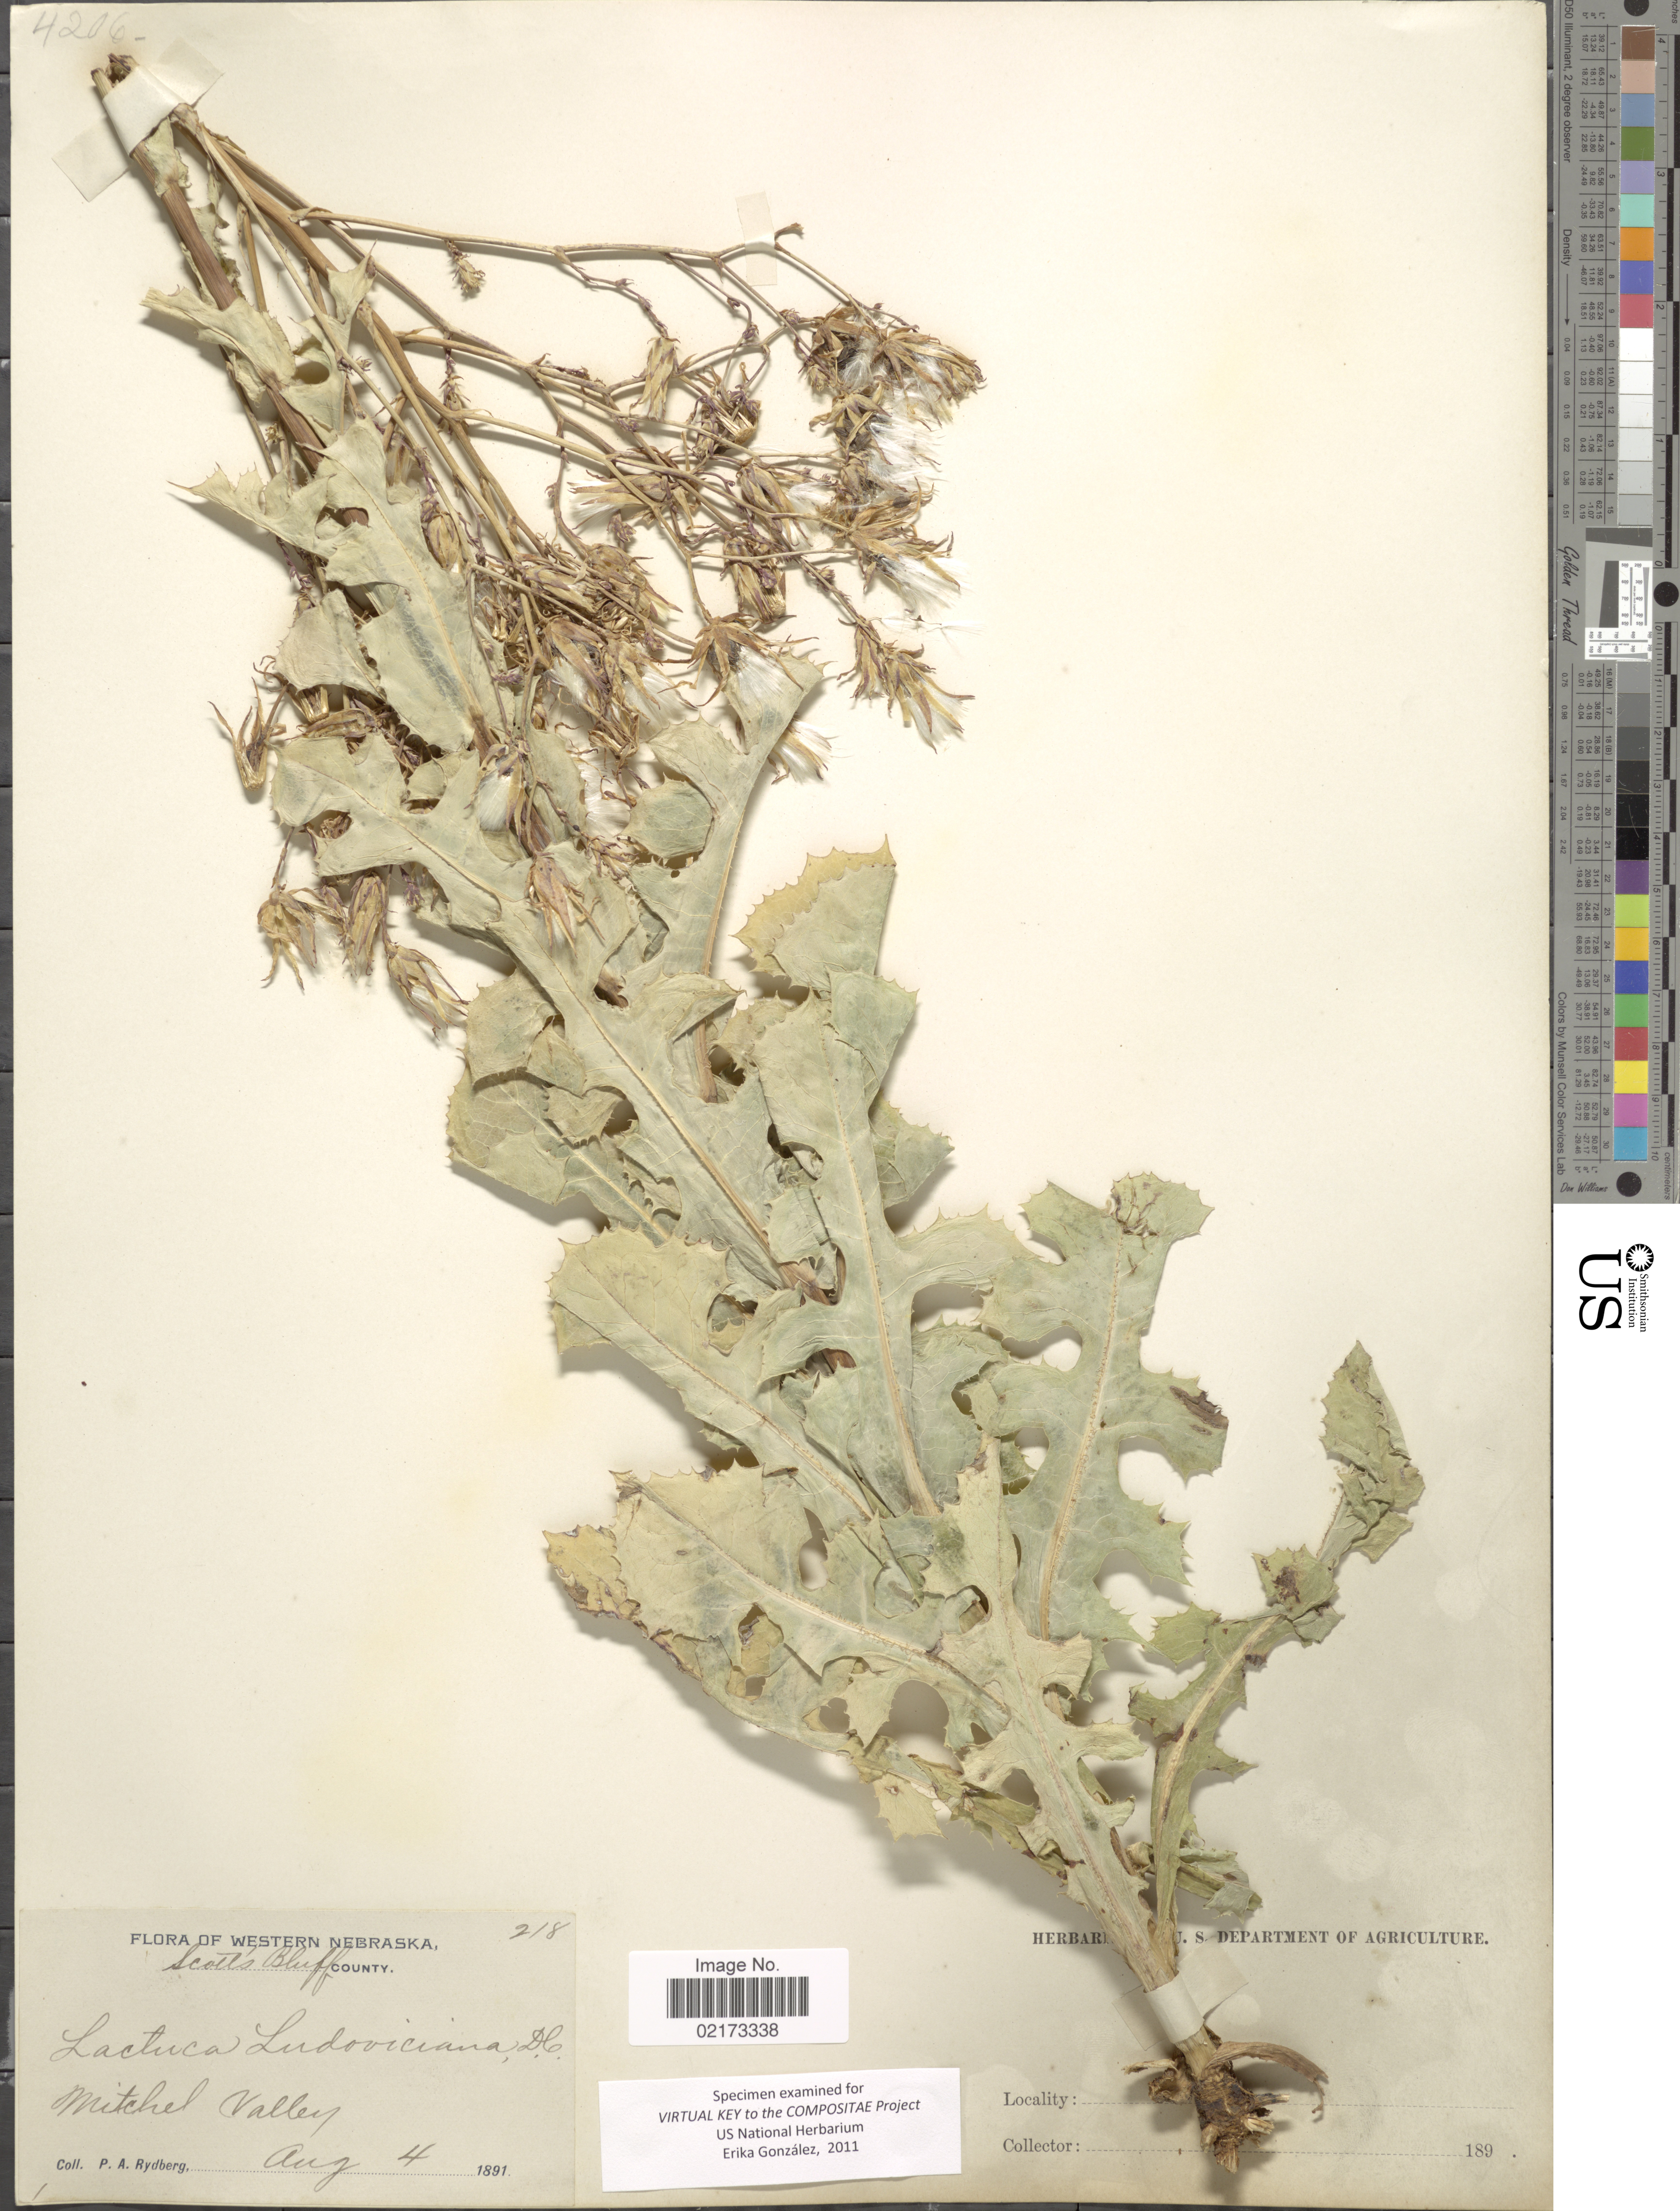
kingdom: Plantae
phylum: Tracheophyta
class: Magnoliopsida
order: Asterales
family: Asteraceae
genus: Lactuca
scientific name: Lactuca ludoviciana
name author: (Nutt.) Riddell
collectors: P. A. Rydberg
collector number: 218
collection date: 1891-08-04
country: United States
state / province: Nebraska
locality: Western Nebraska, Scott's Bluff County, Mitchell Valley